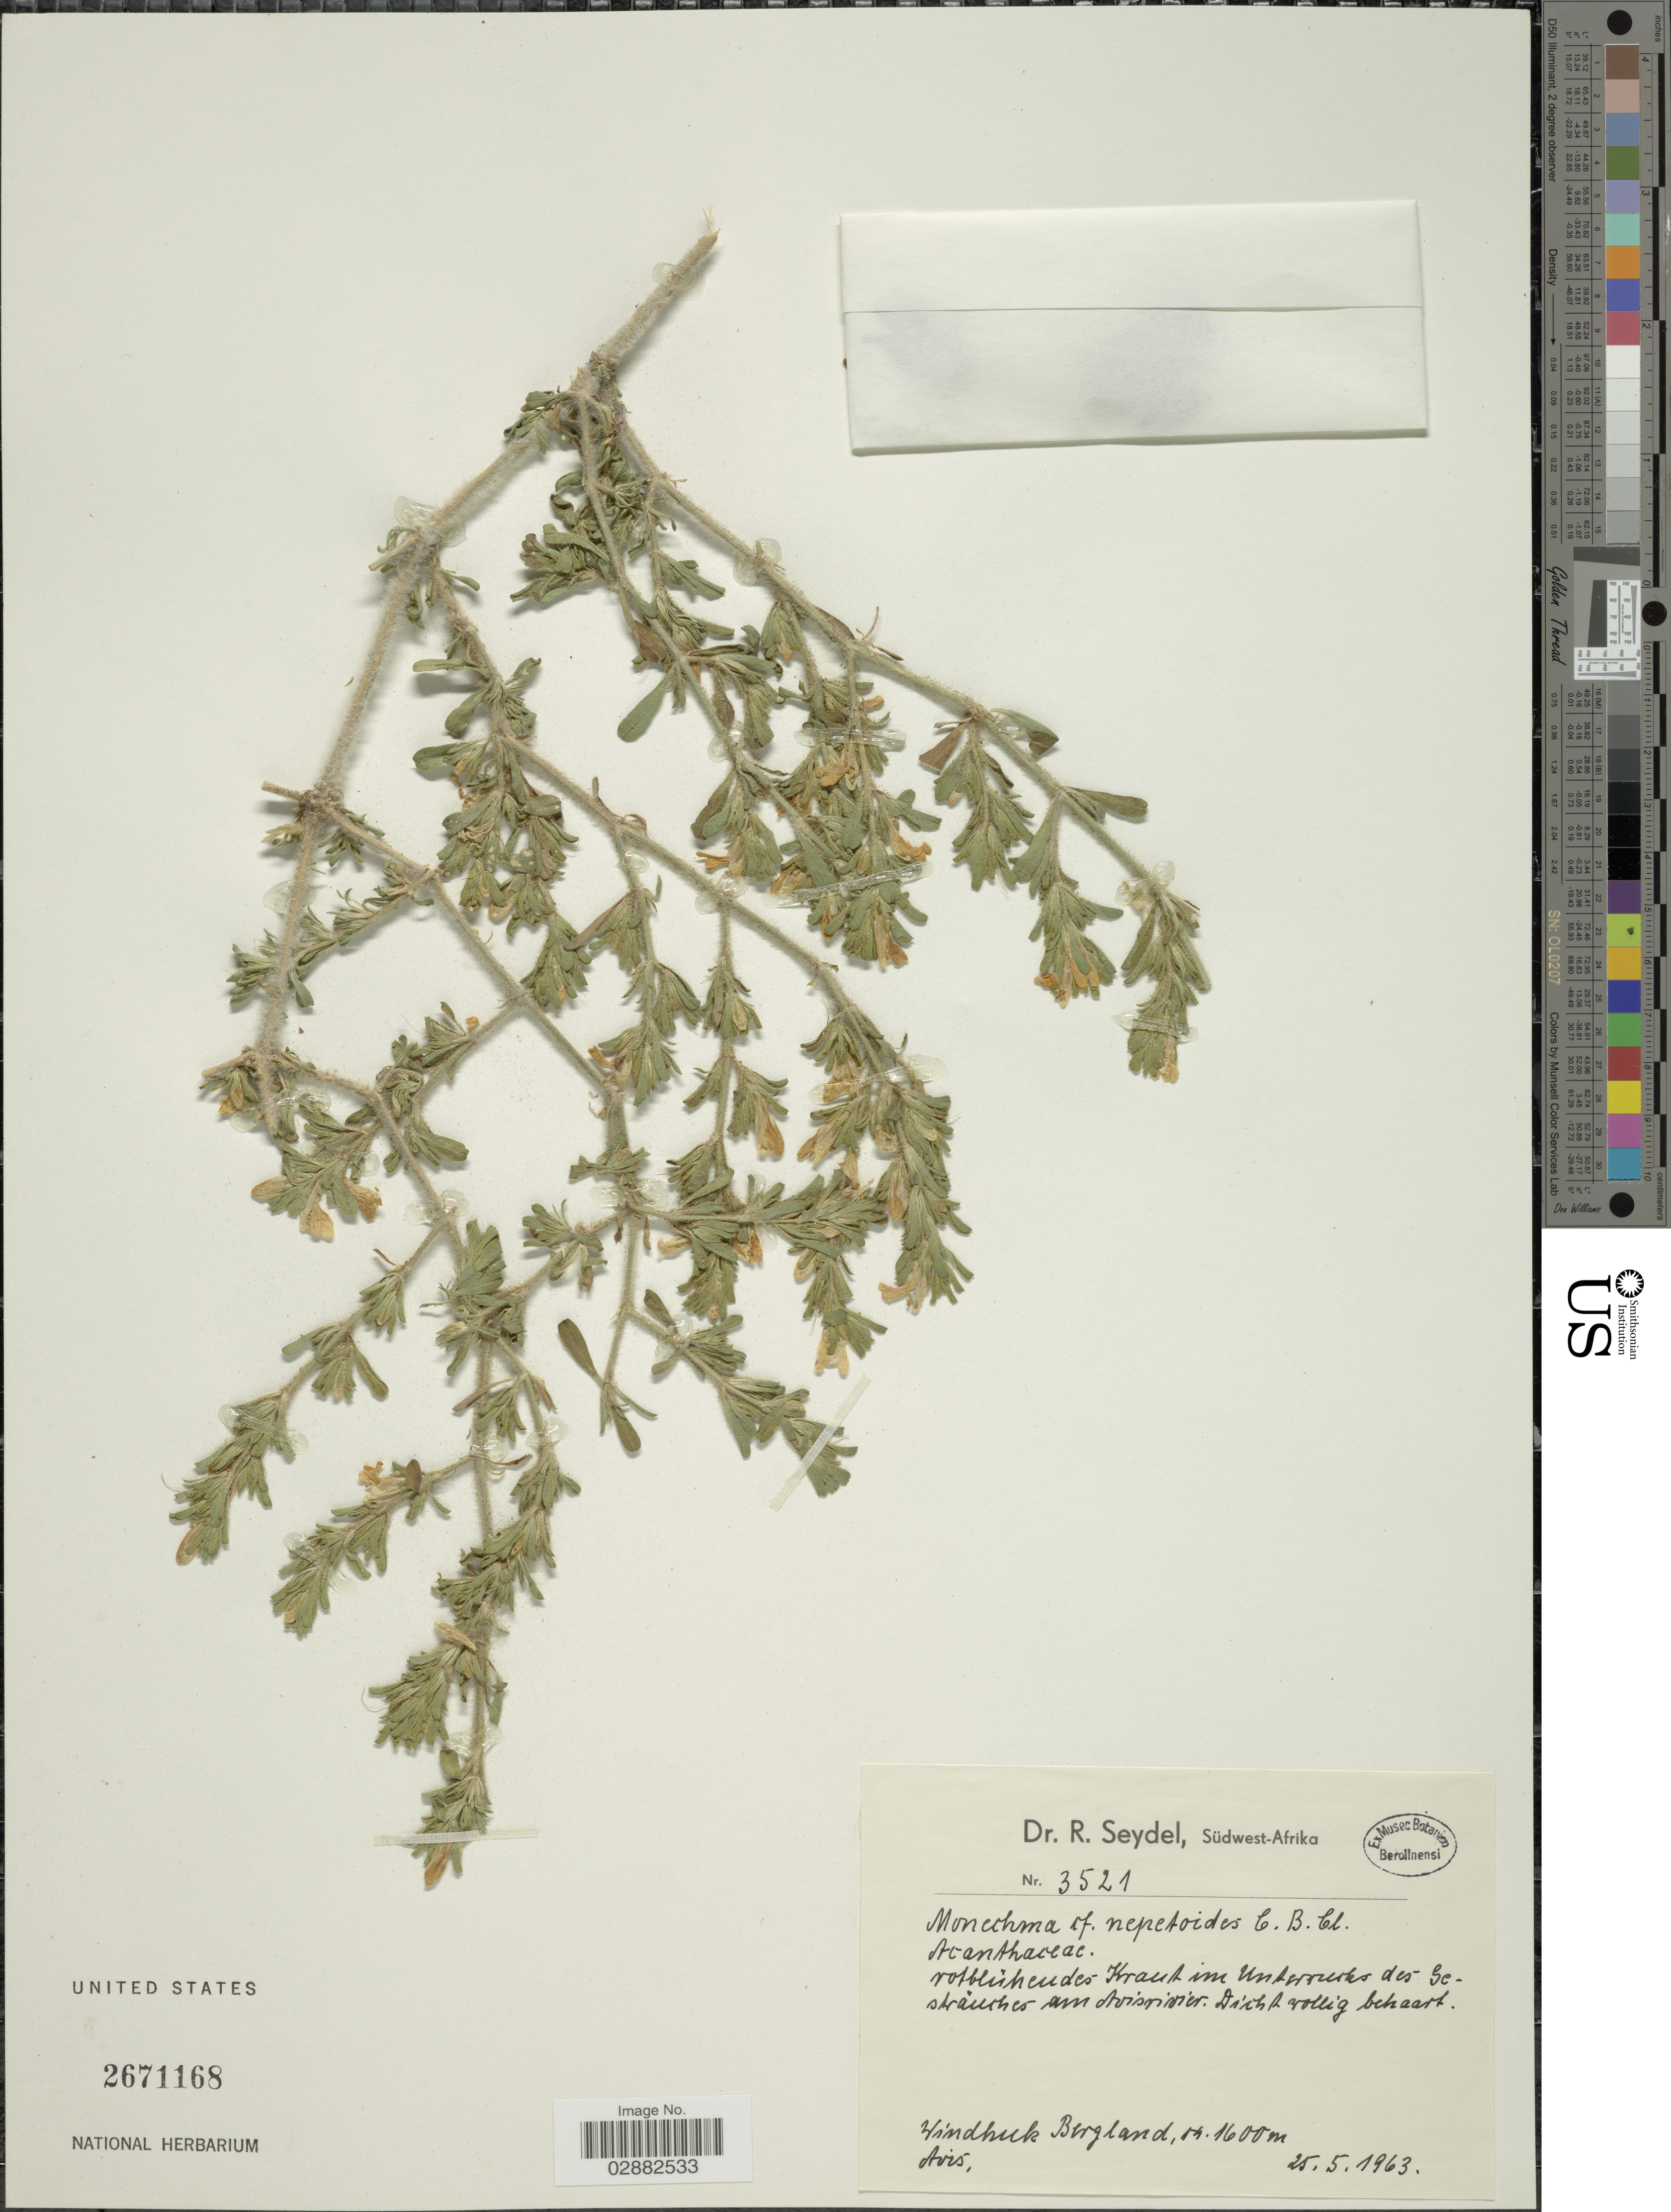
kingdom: Plantae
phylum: Tracheophyta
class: Magnoliopsida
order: Lamiales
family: Acanthaceae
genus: Pogonospermum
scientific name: Pogonospermum divaricatum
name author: (Licht. ex Roem. & Schult.) I. Darbysh. & Kiel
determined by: Strong, Mark T., (BOT), Smithsonian Institution - National Museum of Natural History (UNITED STATES)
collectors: R. Seydel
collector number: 3521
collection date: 1963-05-25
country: Namibia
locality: Südwest-Afrika, Windhuk Bergland, Avis.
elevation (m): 1600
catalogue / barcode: US 2671168